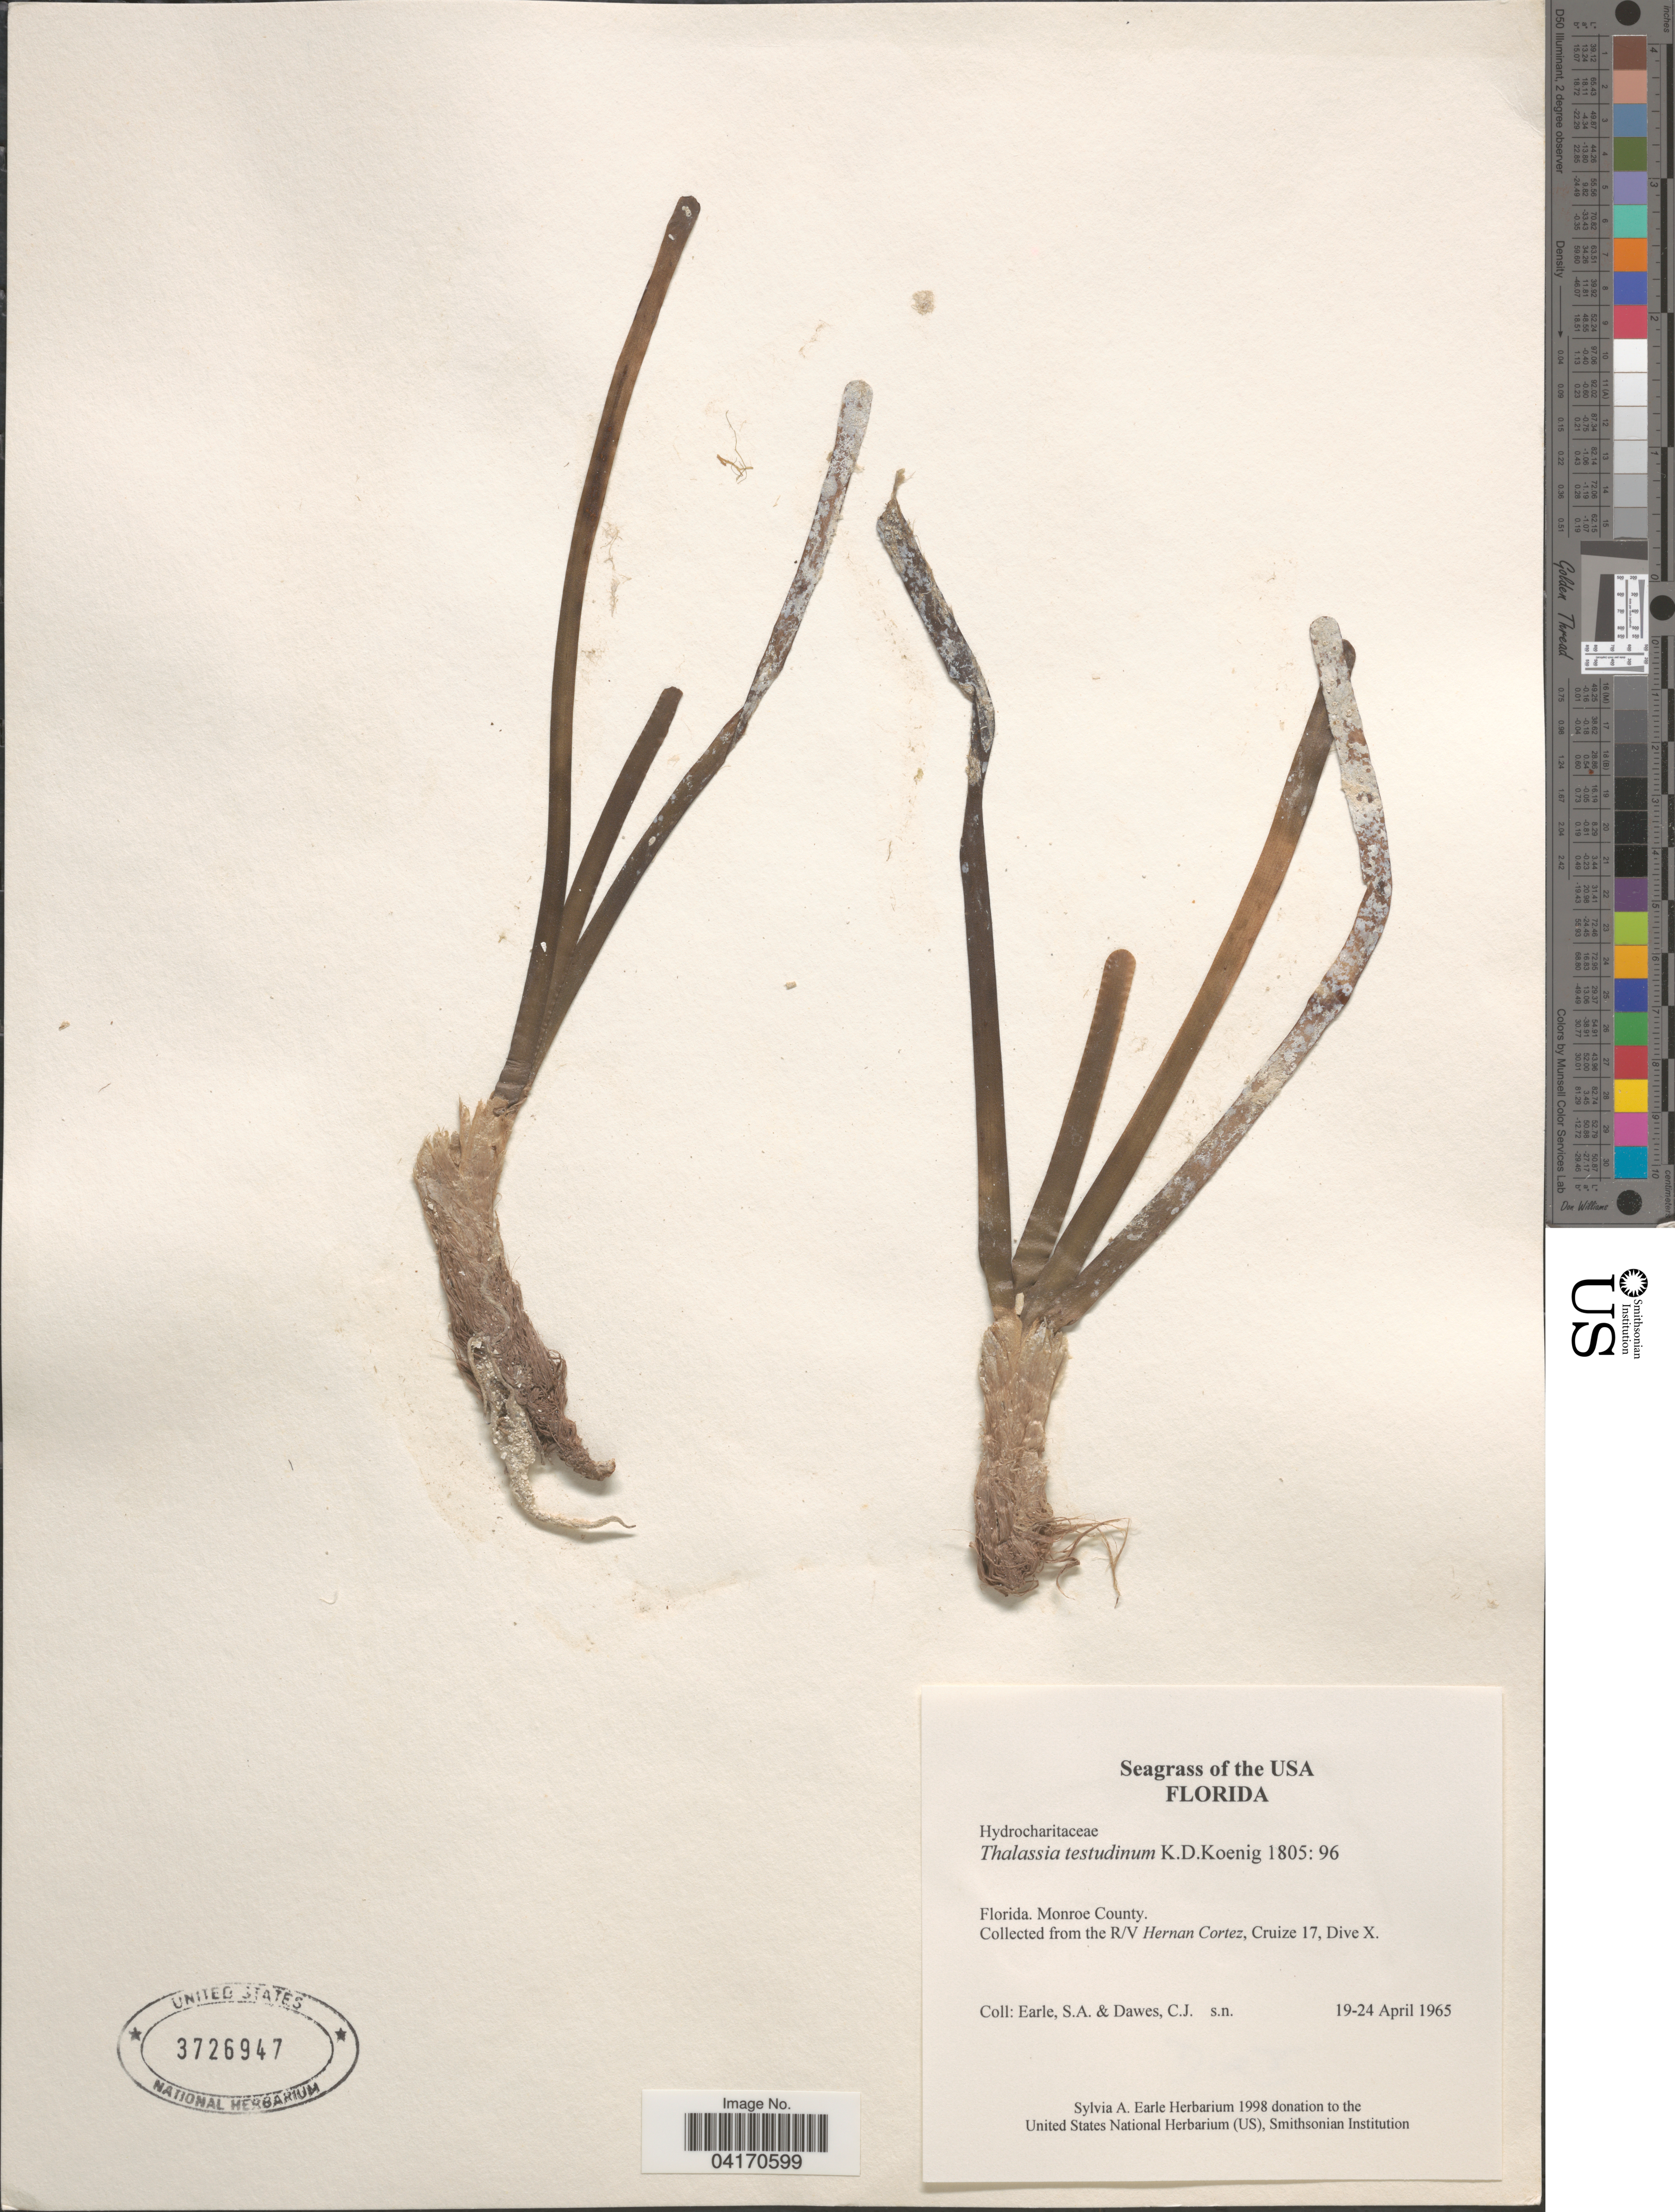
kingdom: Plantae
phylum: Tracheophyta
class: Liliopsida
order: Alismatales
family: Hydrocharitaceae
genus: Thalassia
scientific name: Thalassia testudinum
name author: Banks & Sol. ex K.D. Koenig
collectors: S. A. Earle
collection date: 1965-04-19/1965-04-24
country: United States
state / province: Florida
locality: Monroe County. The R/V Hernan Cortez, Cruize 17, Dive X.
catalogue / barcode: US 3726947